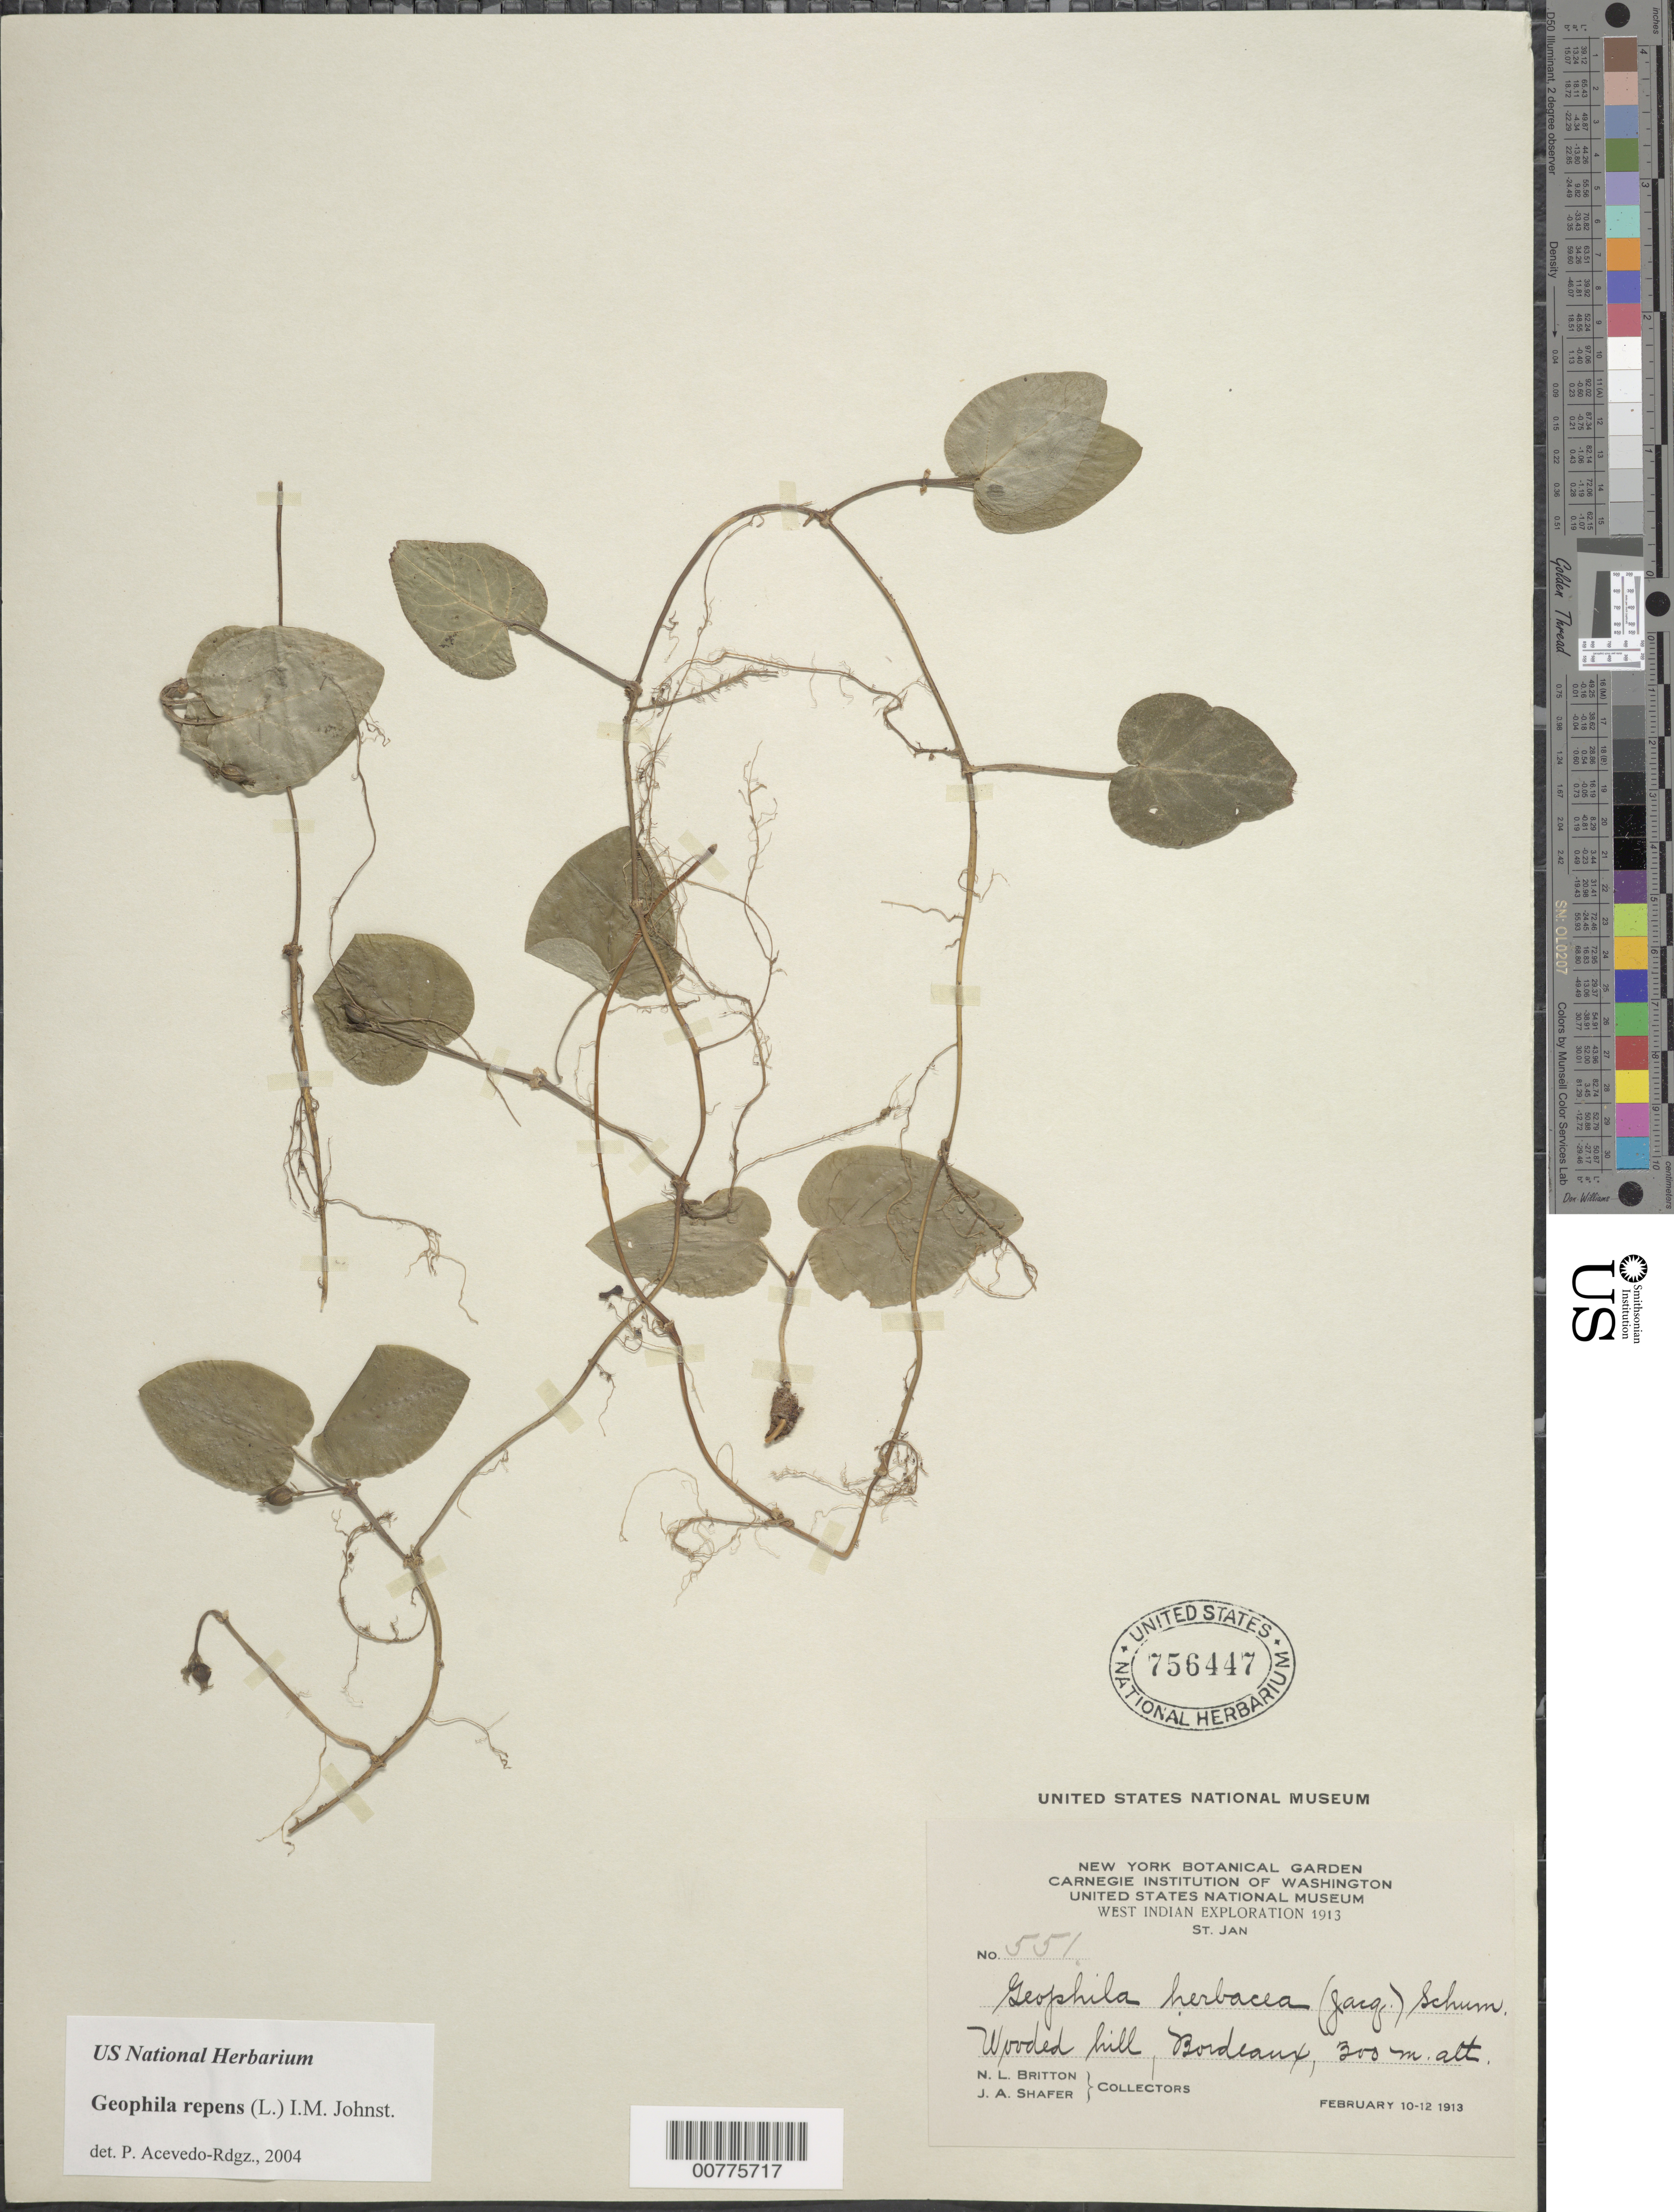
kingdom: Plantae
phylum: Tracheophyta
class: Magnoliopsida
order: Gentianales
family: Rubiaceae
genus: Geophila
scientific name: Geophila repens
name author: (L.) I.M. Johnst.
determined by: Acevedo-Rodríguez, P., (BOT), Smithsonian Institution - National Museum of Natural History (UNITED STATES)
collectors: N. Britton & J. A. Shafer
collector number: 551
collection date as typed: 10 Feb 1913 to 12 Feb 1913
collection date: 1913-02-10/1913-02-12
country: U.S. Virgin Islands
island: St. John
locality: Wooded hill, Bordeaux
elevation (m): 300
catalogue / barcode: US 756447